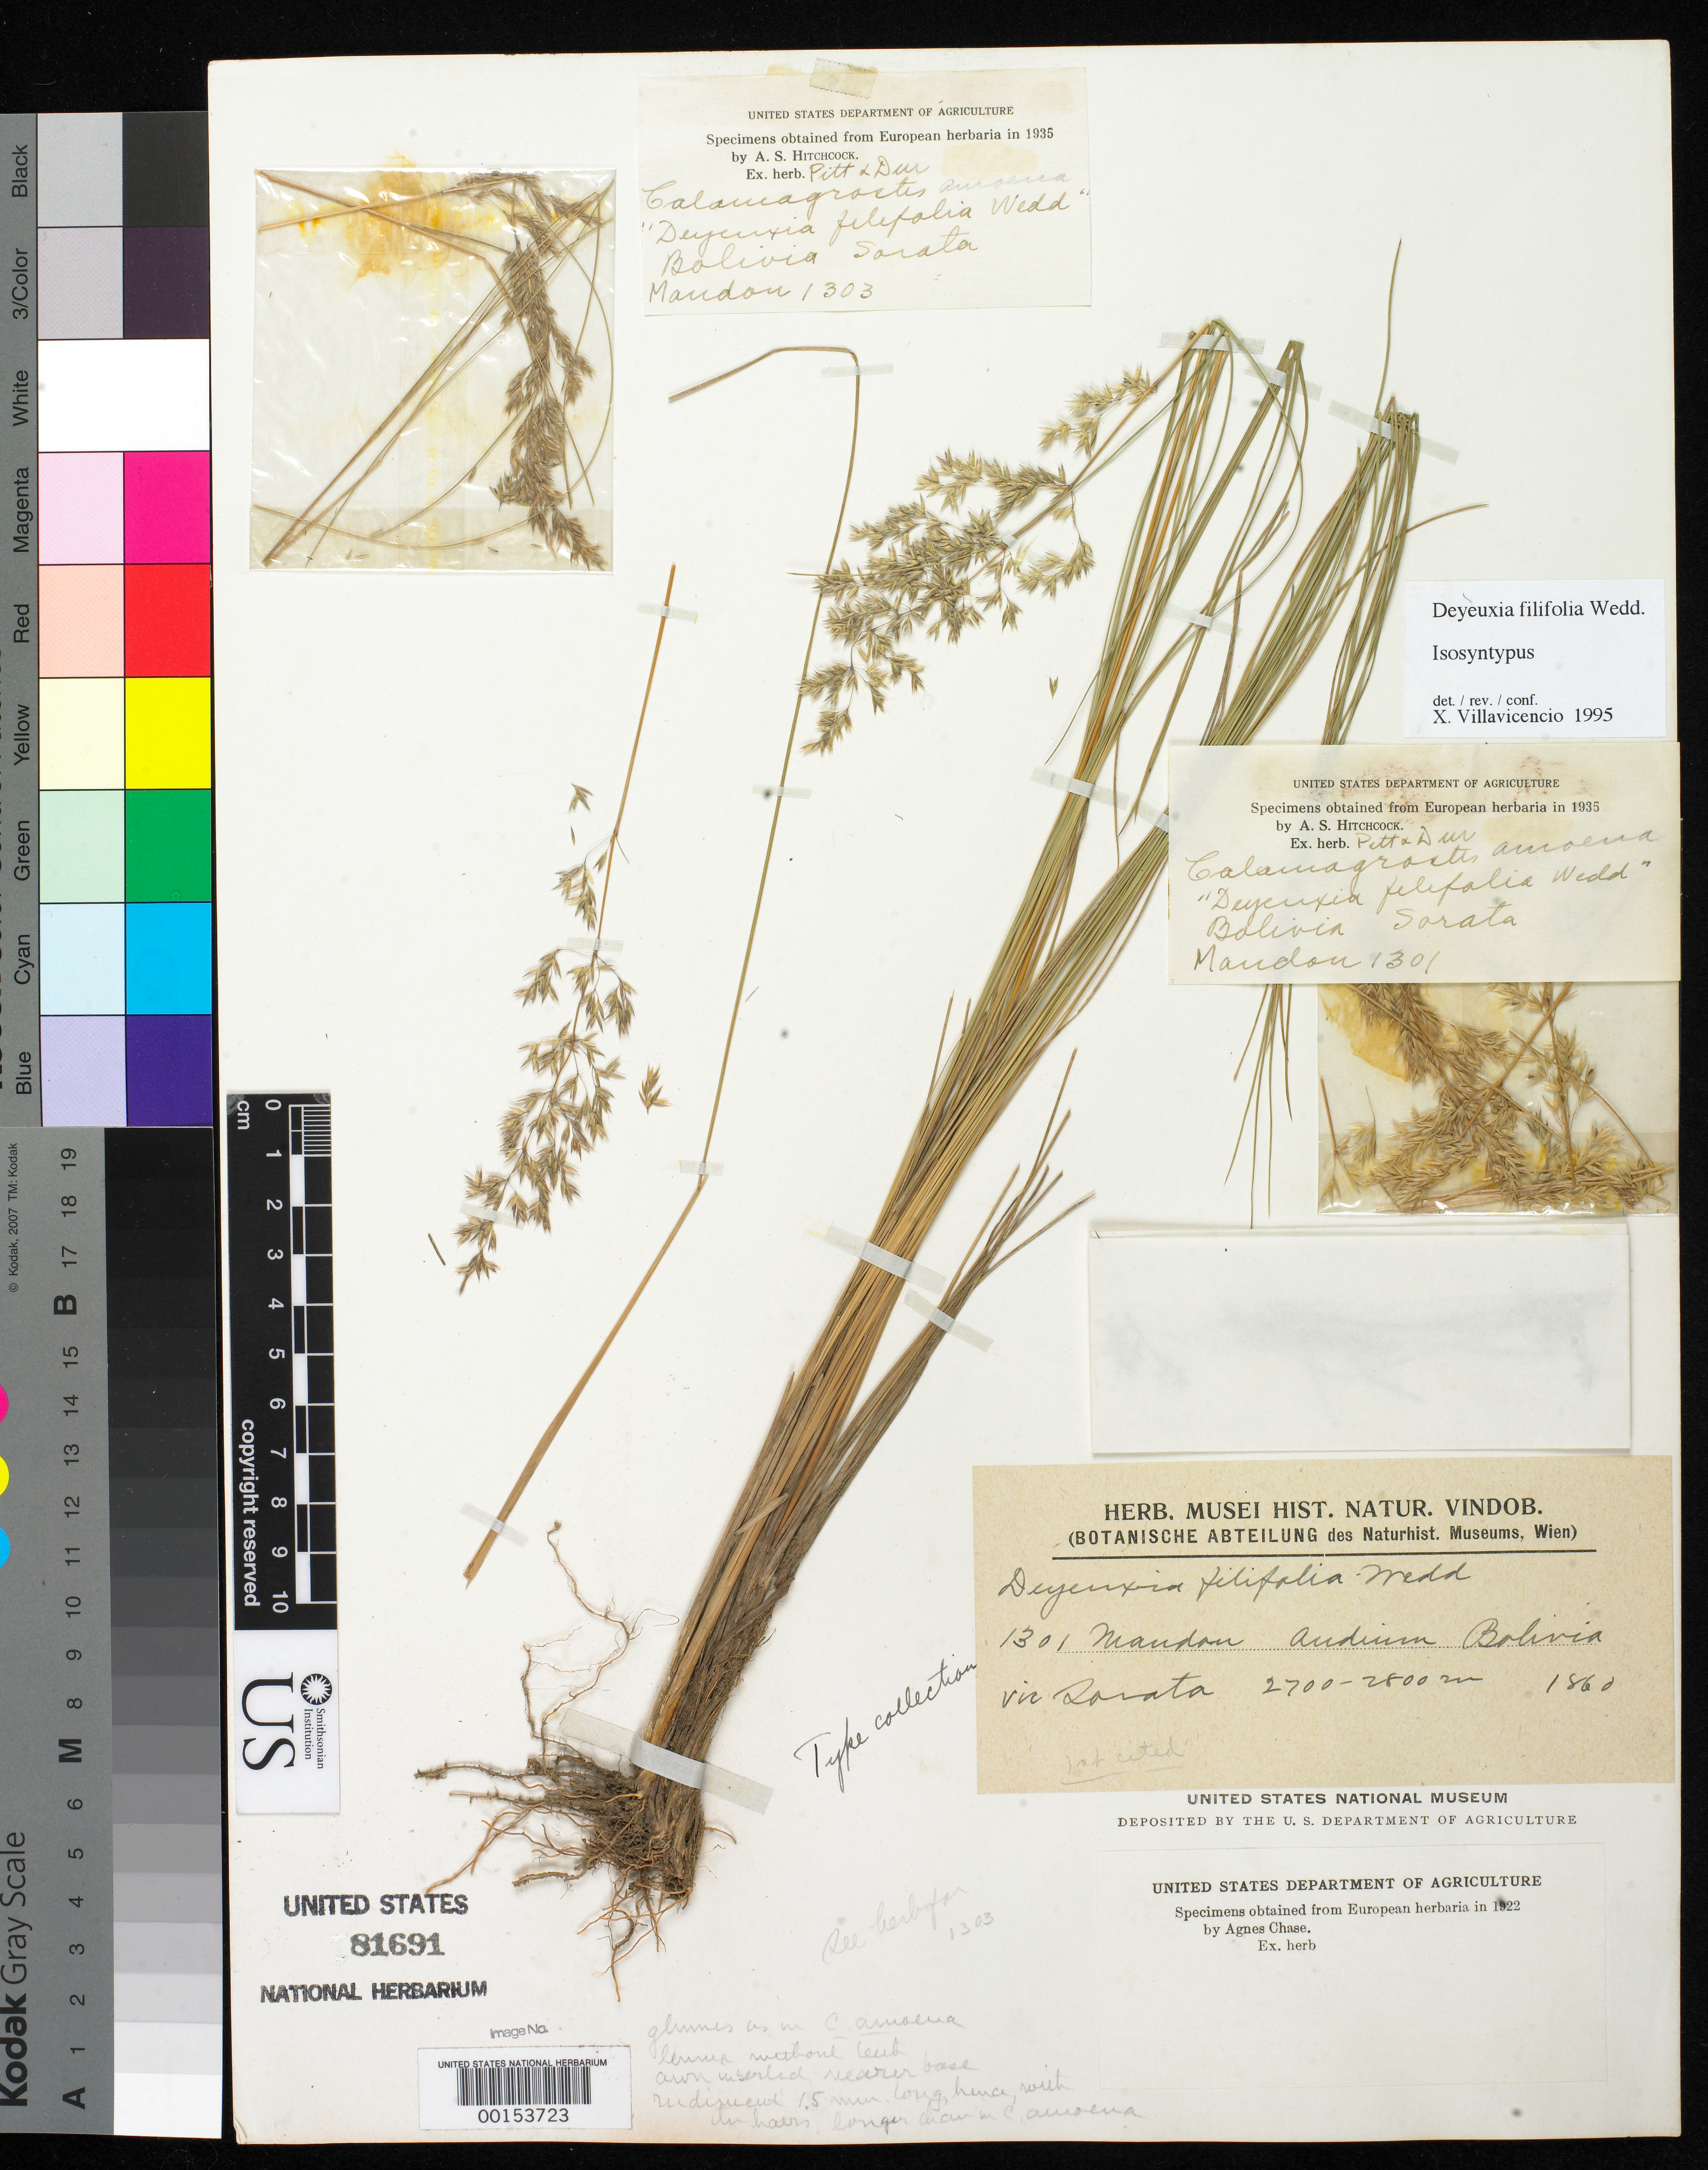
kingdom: Plantae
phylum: Tracheophyta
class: Liliopsida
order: Poales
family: Poaceae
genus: Deyeuxia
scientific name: Deyeuxia filifolia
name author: Wedd.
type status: Isosyntype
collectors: G. Mandon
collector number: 1301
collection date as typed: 1860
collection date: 1860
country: Bolivia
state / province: La Paz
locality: Vic. Sorata.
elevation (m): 2700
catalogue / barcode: US 81691